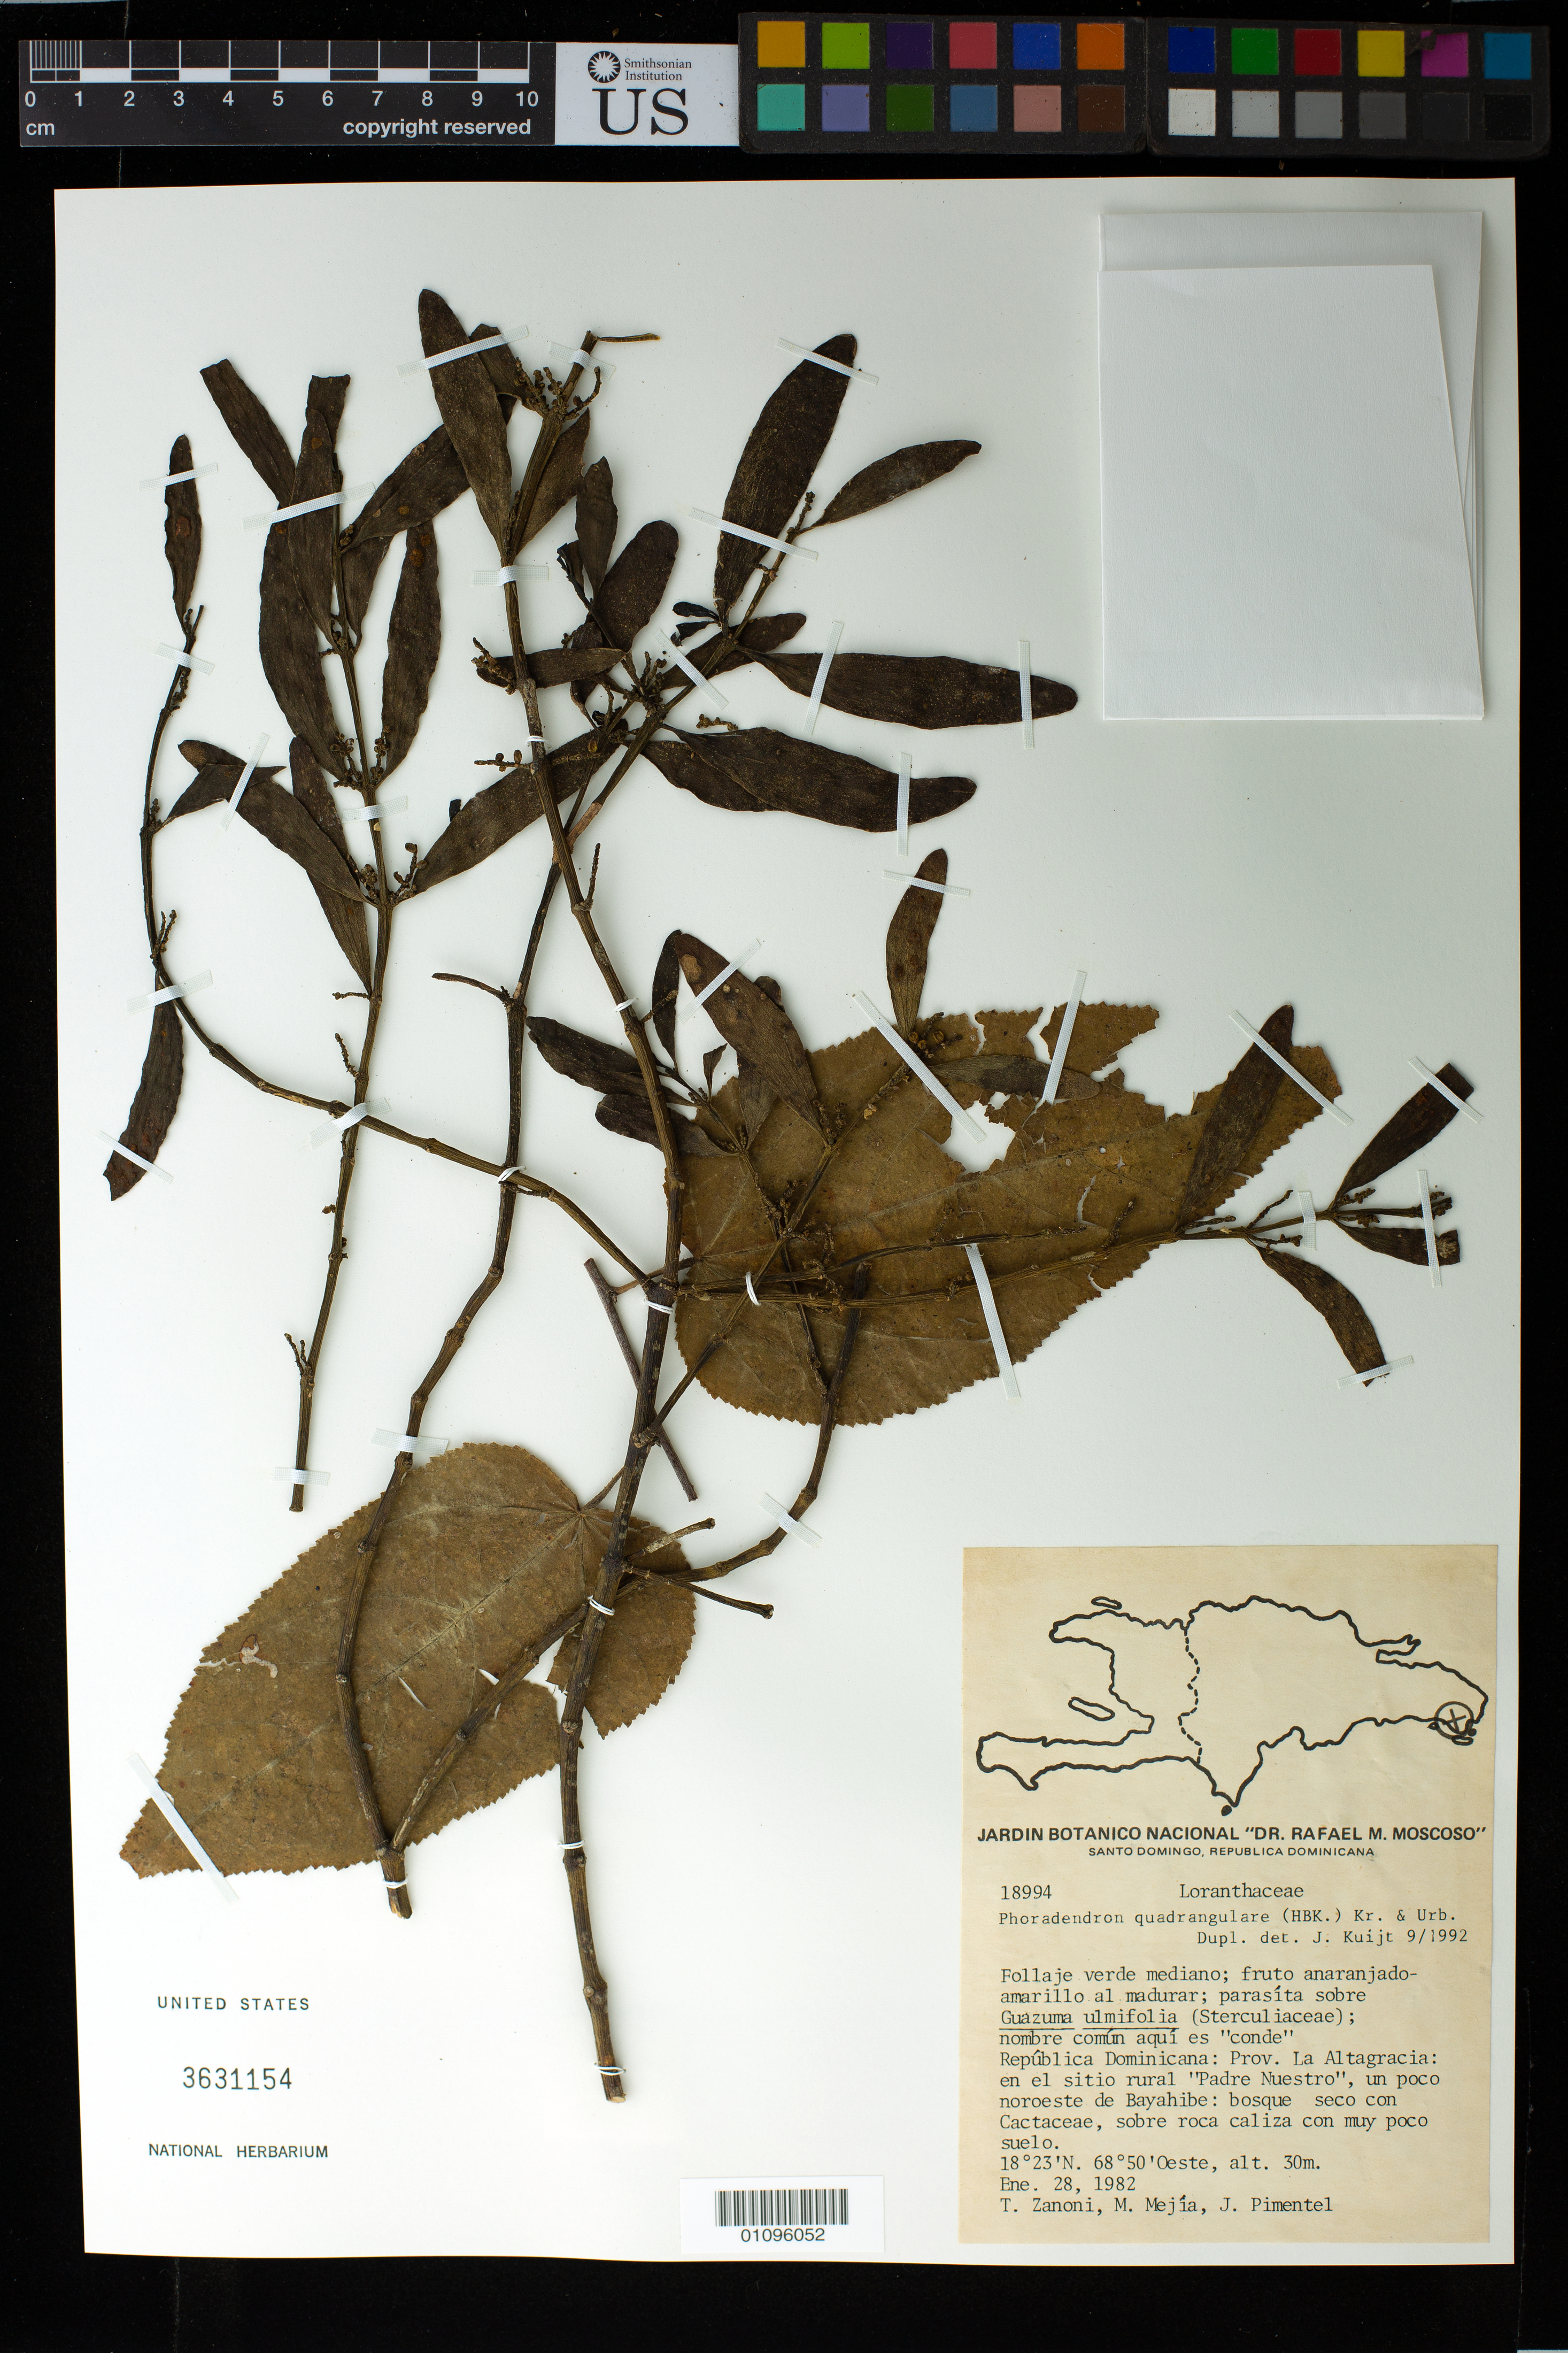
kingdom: Plantae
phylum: Tracheophyta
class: Magnoliopsida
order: Santalales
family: Viscaceae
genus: Phoradendron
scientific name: Phoradendron quadrangulare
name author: (Kunth) Griseb.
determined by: Kuijt, Job, (CANADA)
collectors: T. A. Zanoni, M. Mejia & J. Pimentel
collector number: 18994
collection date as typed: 28 Jan 1982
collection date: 1982-01-28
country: Dominican Republic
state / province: La Altagracía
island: Hispaniola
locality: "Padre Nuestro", un poco noroeste de Bayahibe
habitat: Bosque seco con Cactaceae, sobre roca caliza con muy poco suelo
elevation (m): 30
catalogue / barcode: US 3631154